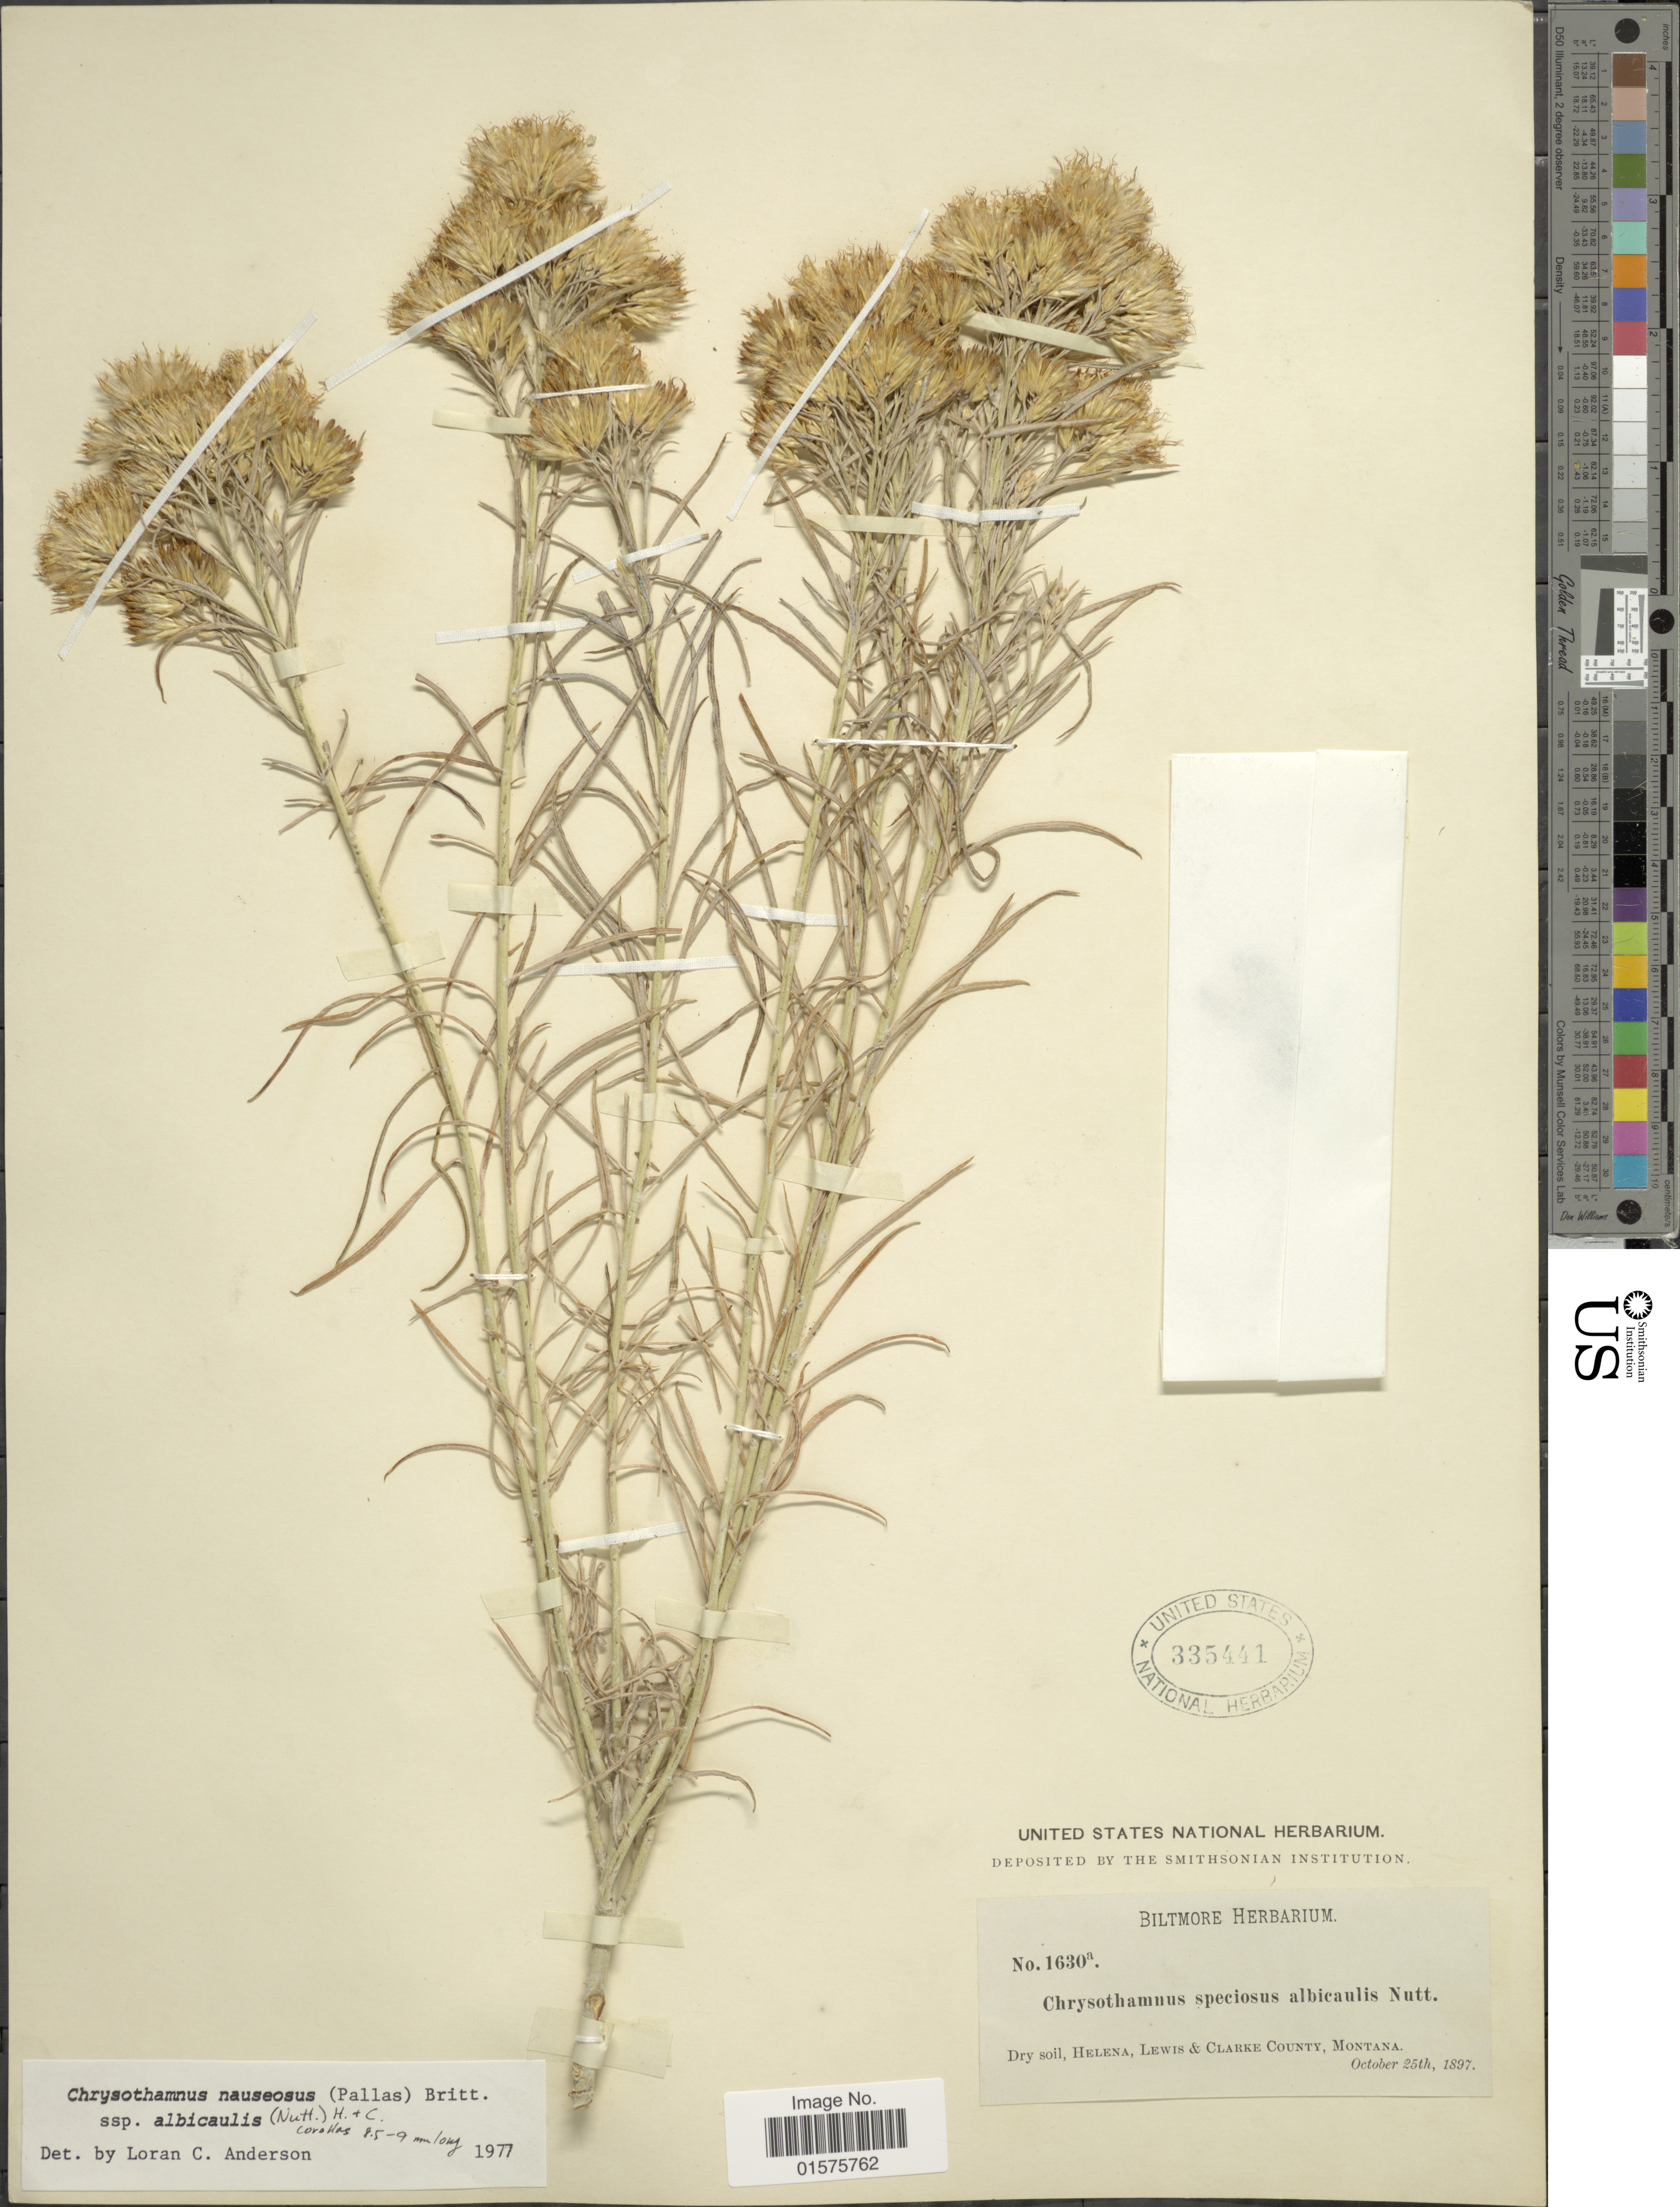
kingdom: Plantae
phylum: Tracheophyta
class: Magnoliopsida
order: Asterales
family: Asteraceae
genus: Ericameria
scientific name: Ericameria nauseosa var. speciosa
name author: (Nutt.) G.L. Nesom & G.I. Baird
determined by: Urbatsch, Lowell E., Curator (LSU), Louisiana State University (UNITED STATES)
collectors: ex herb. Biltmore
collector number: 1630a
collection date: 1897-10-25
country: United States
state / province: Montana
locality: Helena, Lewis & Clarke County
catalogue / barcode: US 335441